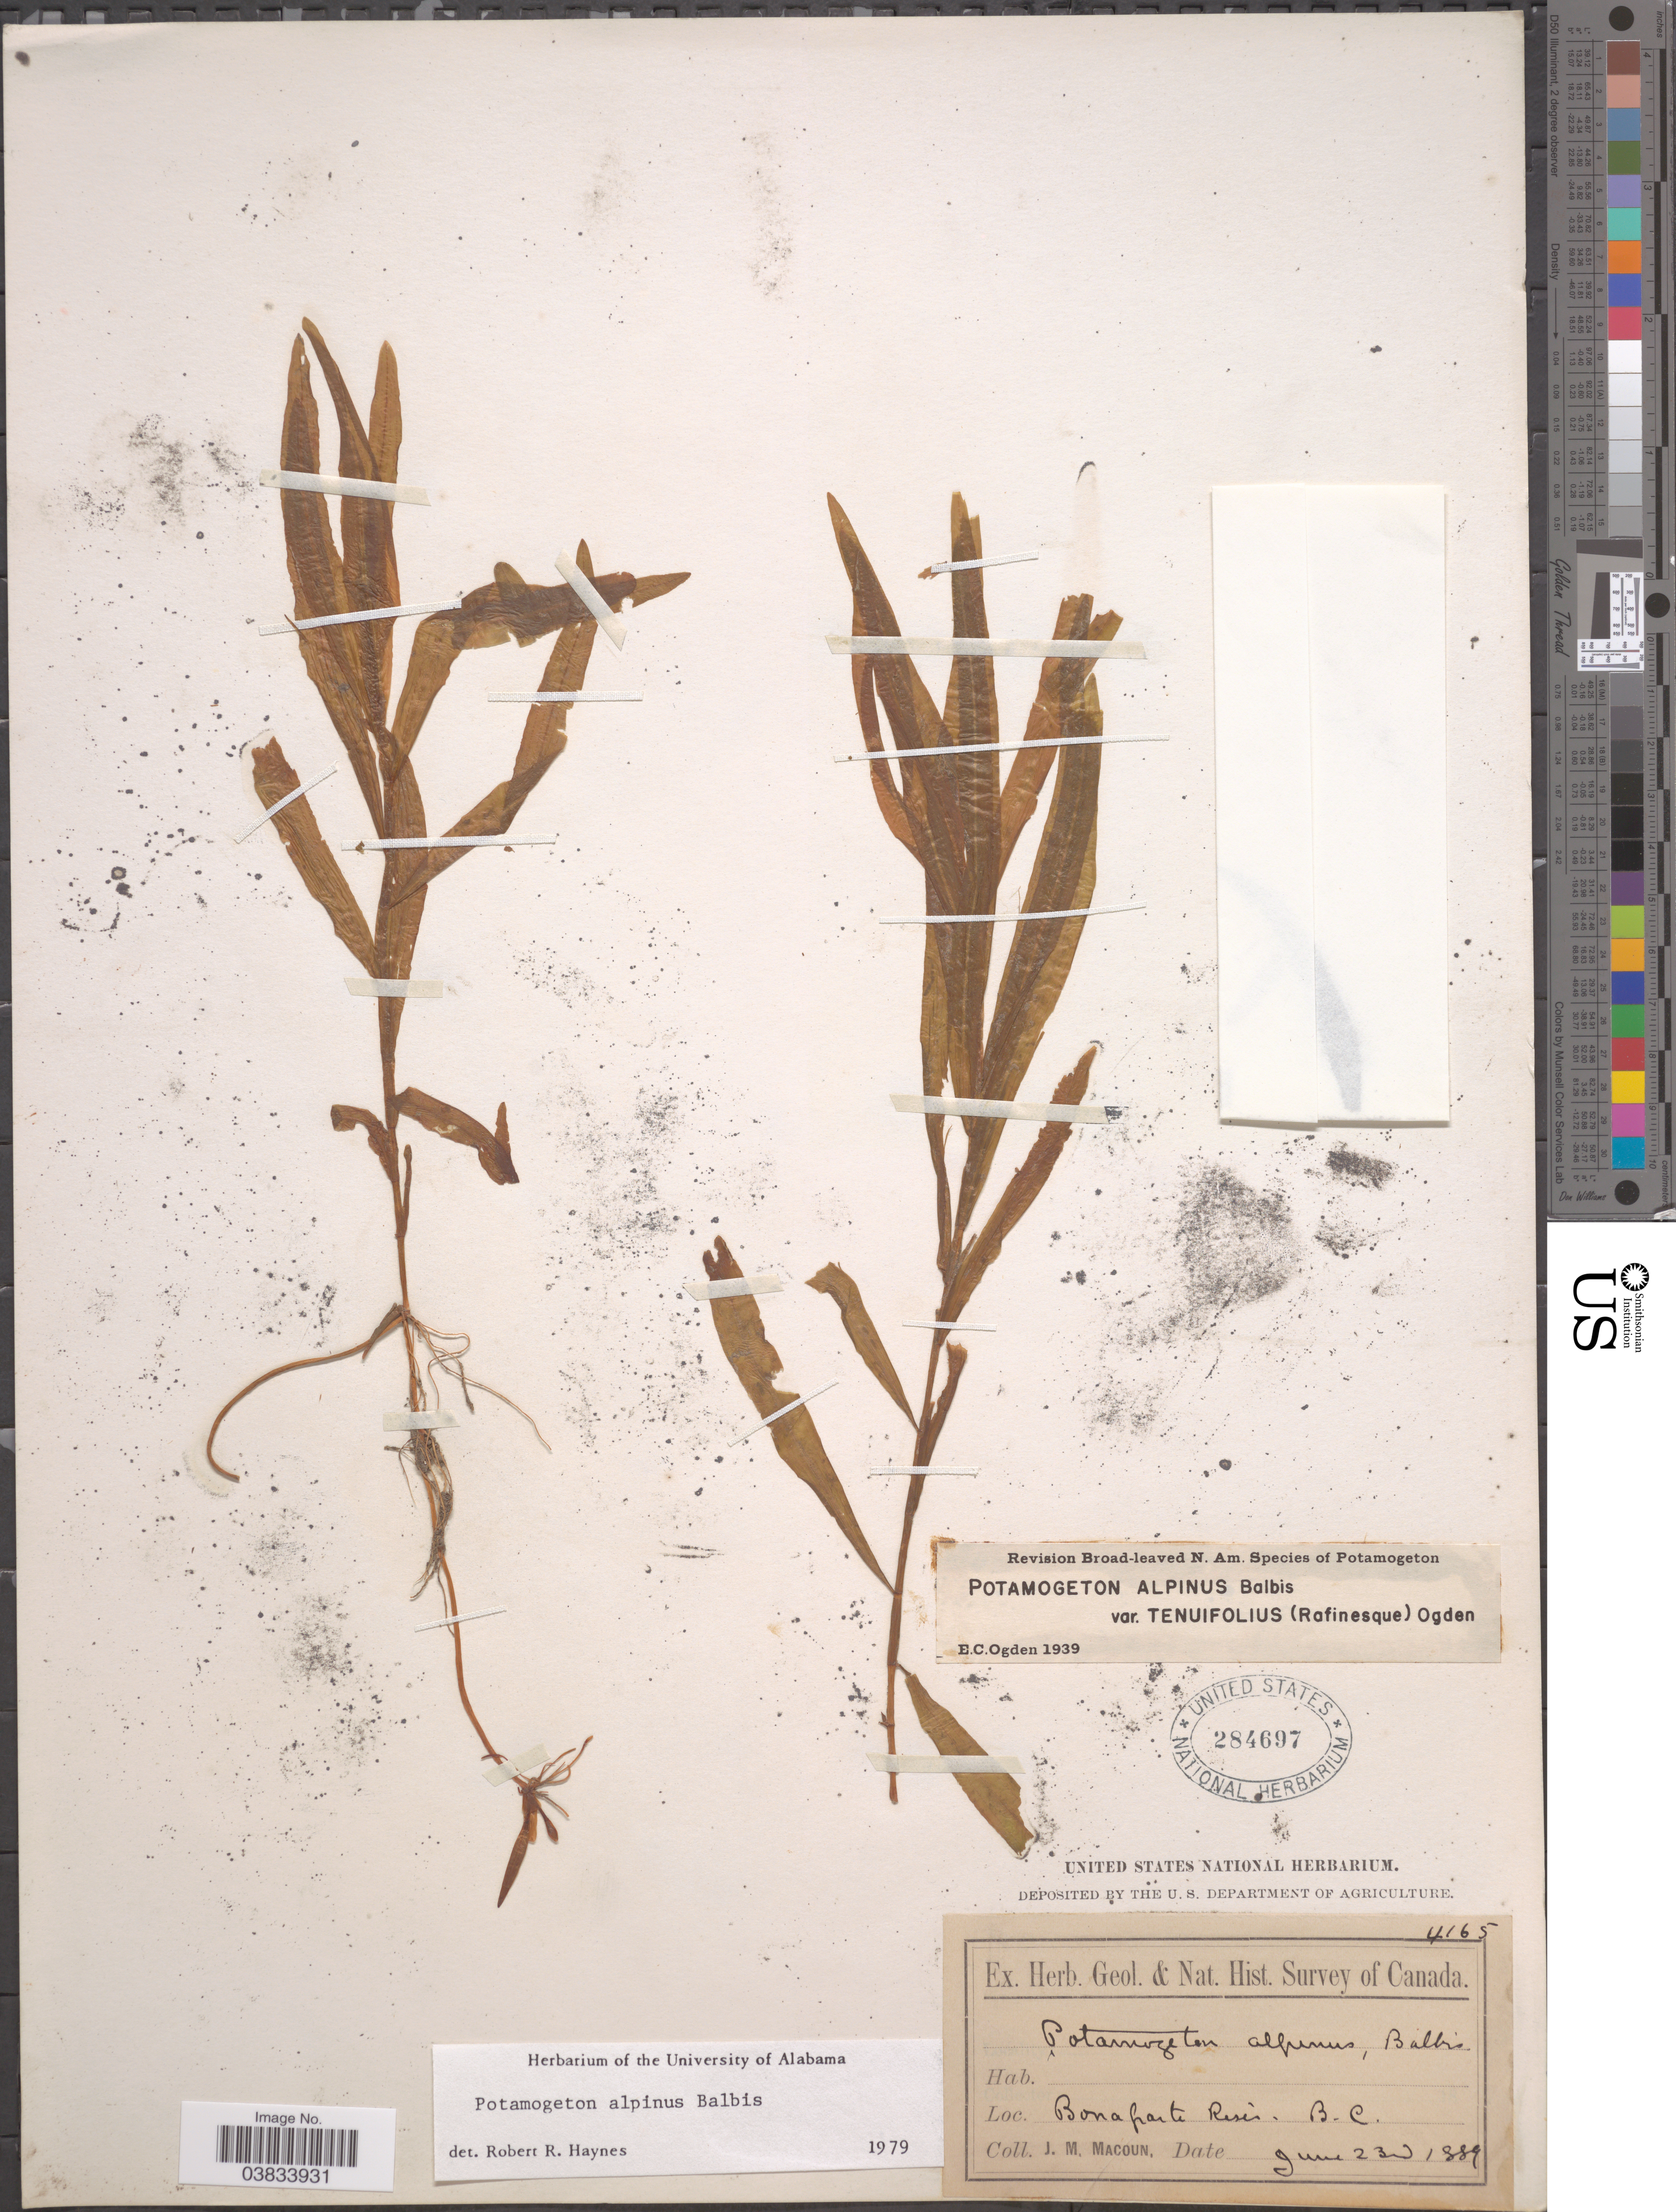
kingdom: Plantae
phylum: Tracheophyta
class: Liliopsida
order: Alismatales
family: Potamogetonaceae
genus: Potamogeton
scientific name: Potamogeton alpinus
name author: Balb.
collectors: J. M. Macoun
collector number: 4165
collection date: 1889-06-23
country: Canada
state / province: British Columbia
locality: Bonaparte River. B.C.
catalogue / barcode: US 284697